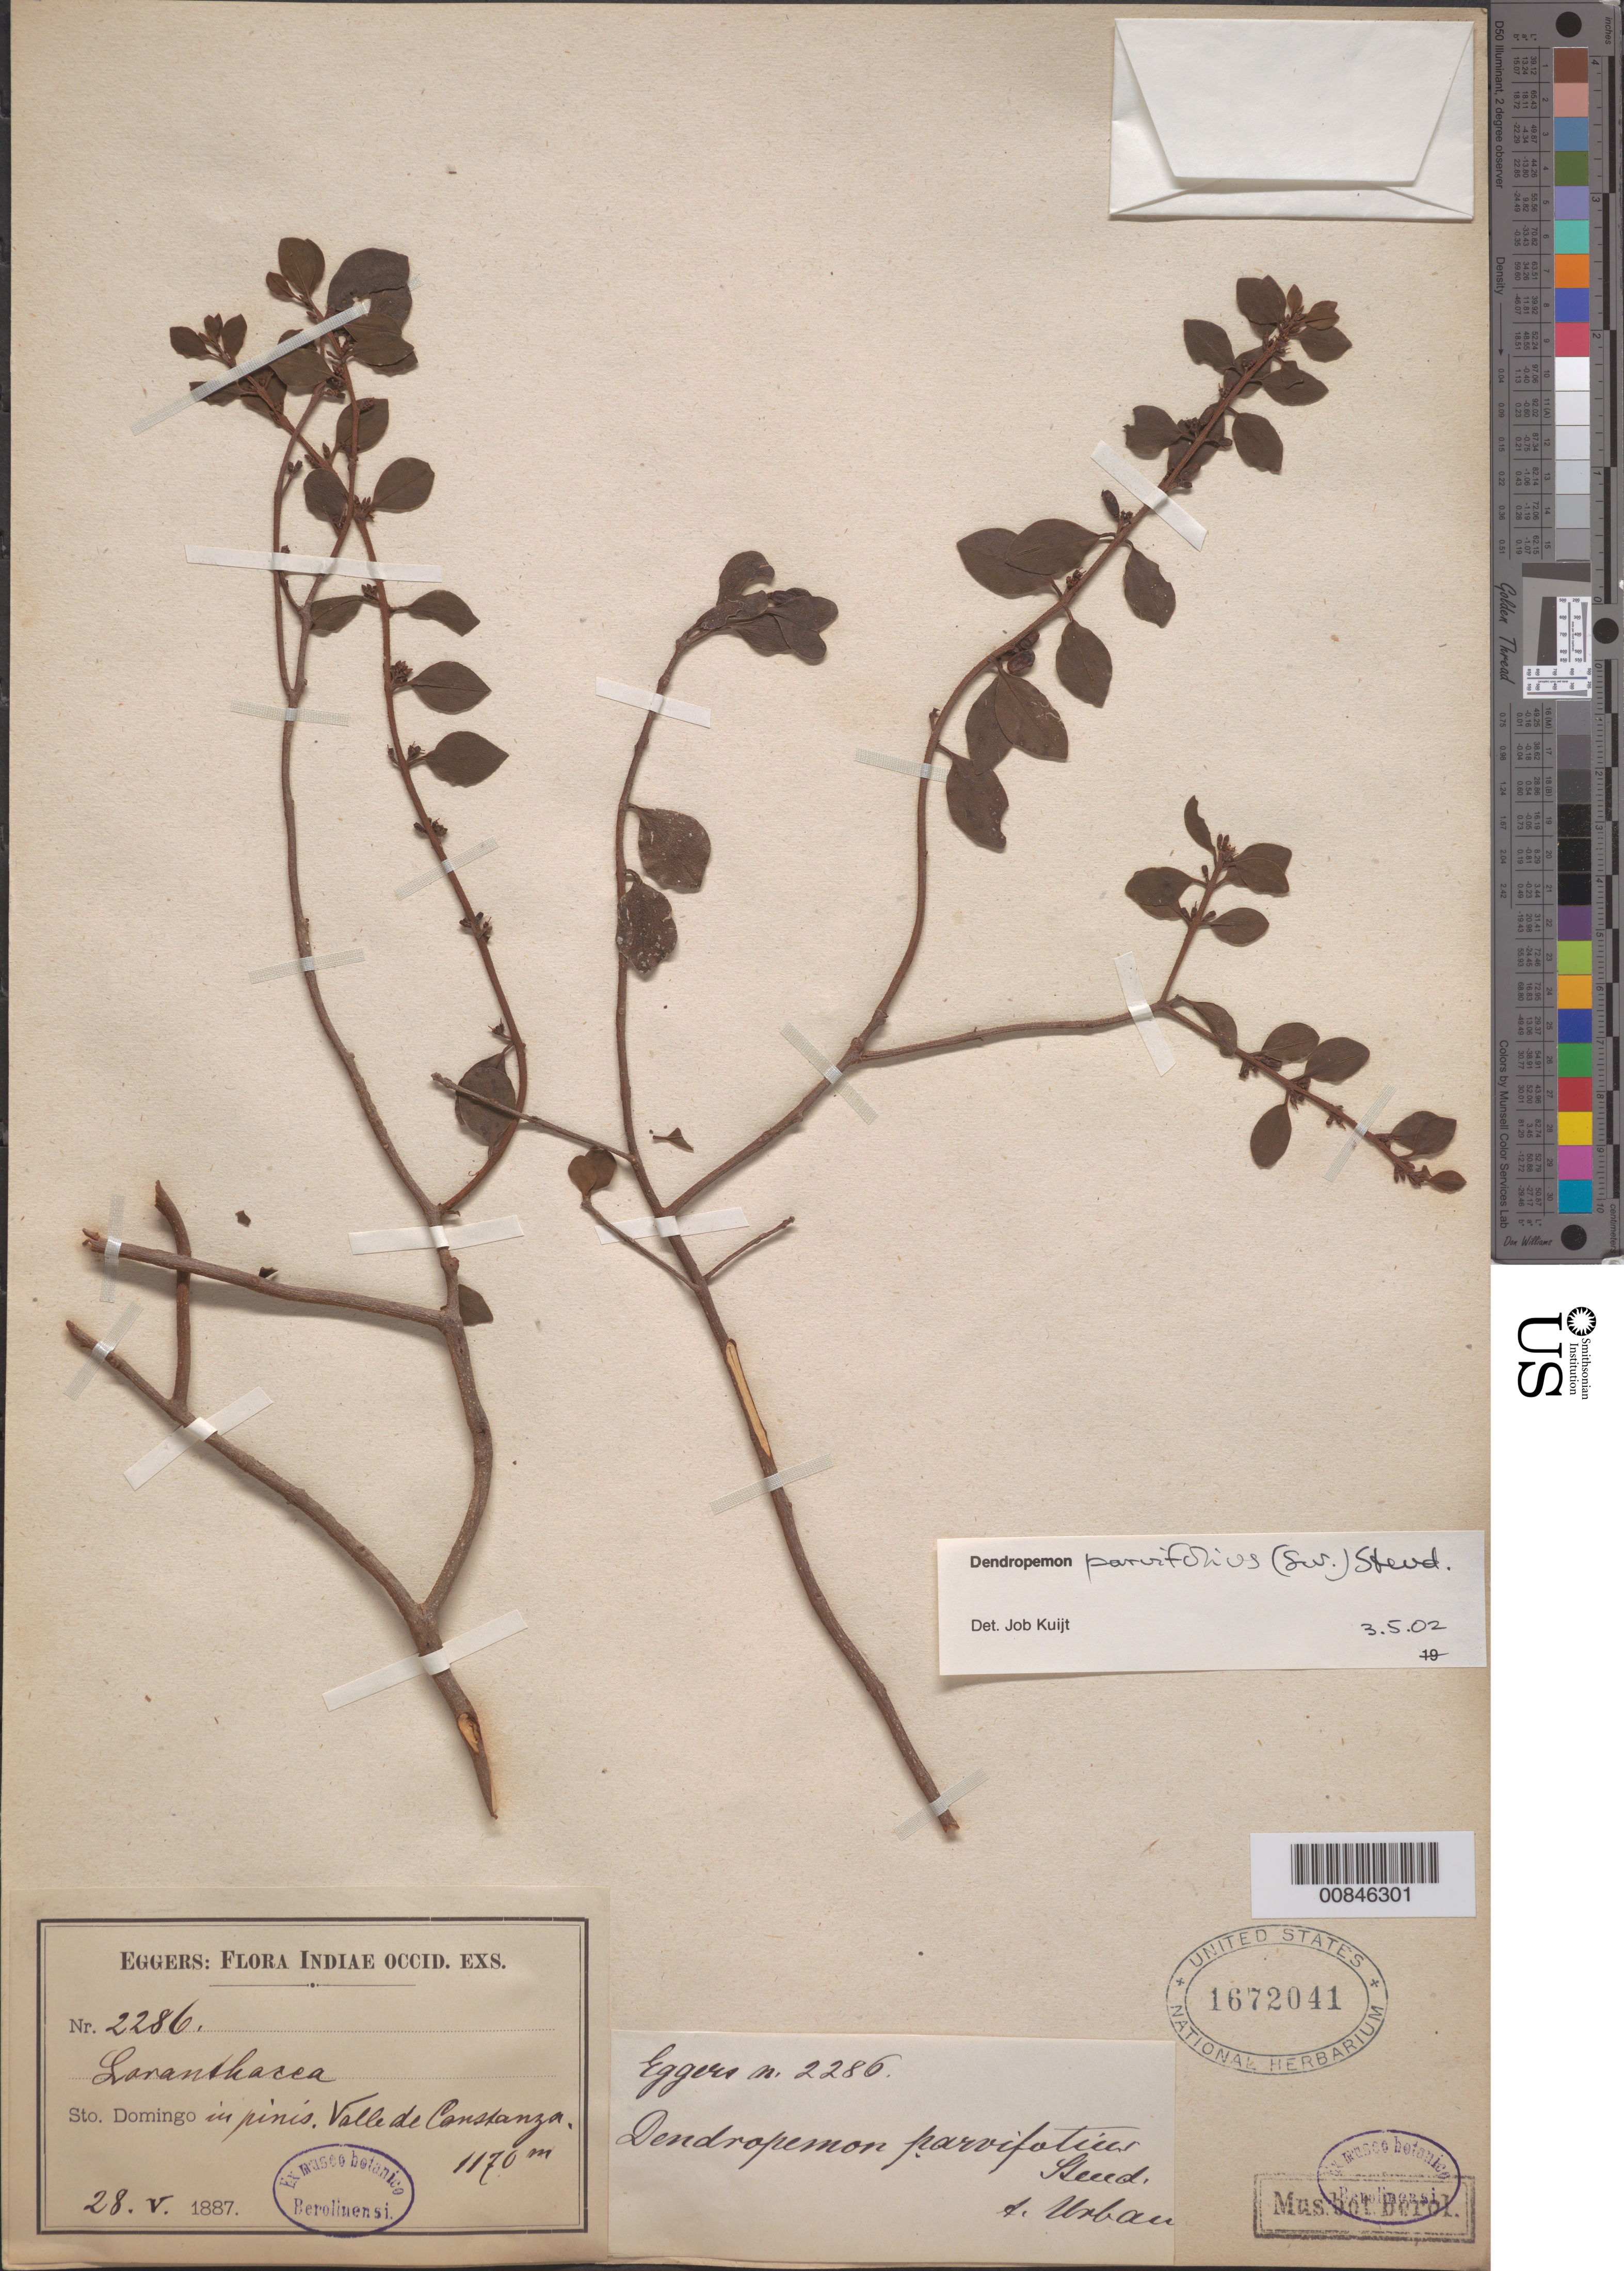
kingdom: Plantae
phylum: Tracheophyta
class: Magnoliopsida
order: Santalales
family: Loranthaceae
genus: Dendropemon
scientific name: Dendropemon parvifolium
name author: (Sw.) Blume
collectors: H. F. A. von Eggers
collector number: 2286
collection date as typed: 28 May 1887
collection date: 1887-05-28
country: Dominican Republic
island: Hispaniola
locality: Sto. Domingo. Valle de Constanza.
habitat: In pinis.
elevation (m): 1170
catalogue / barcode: US 1672041